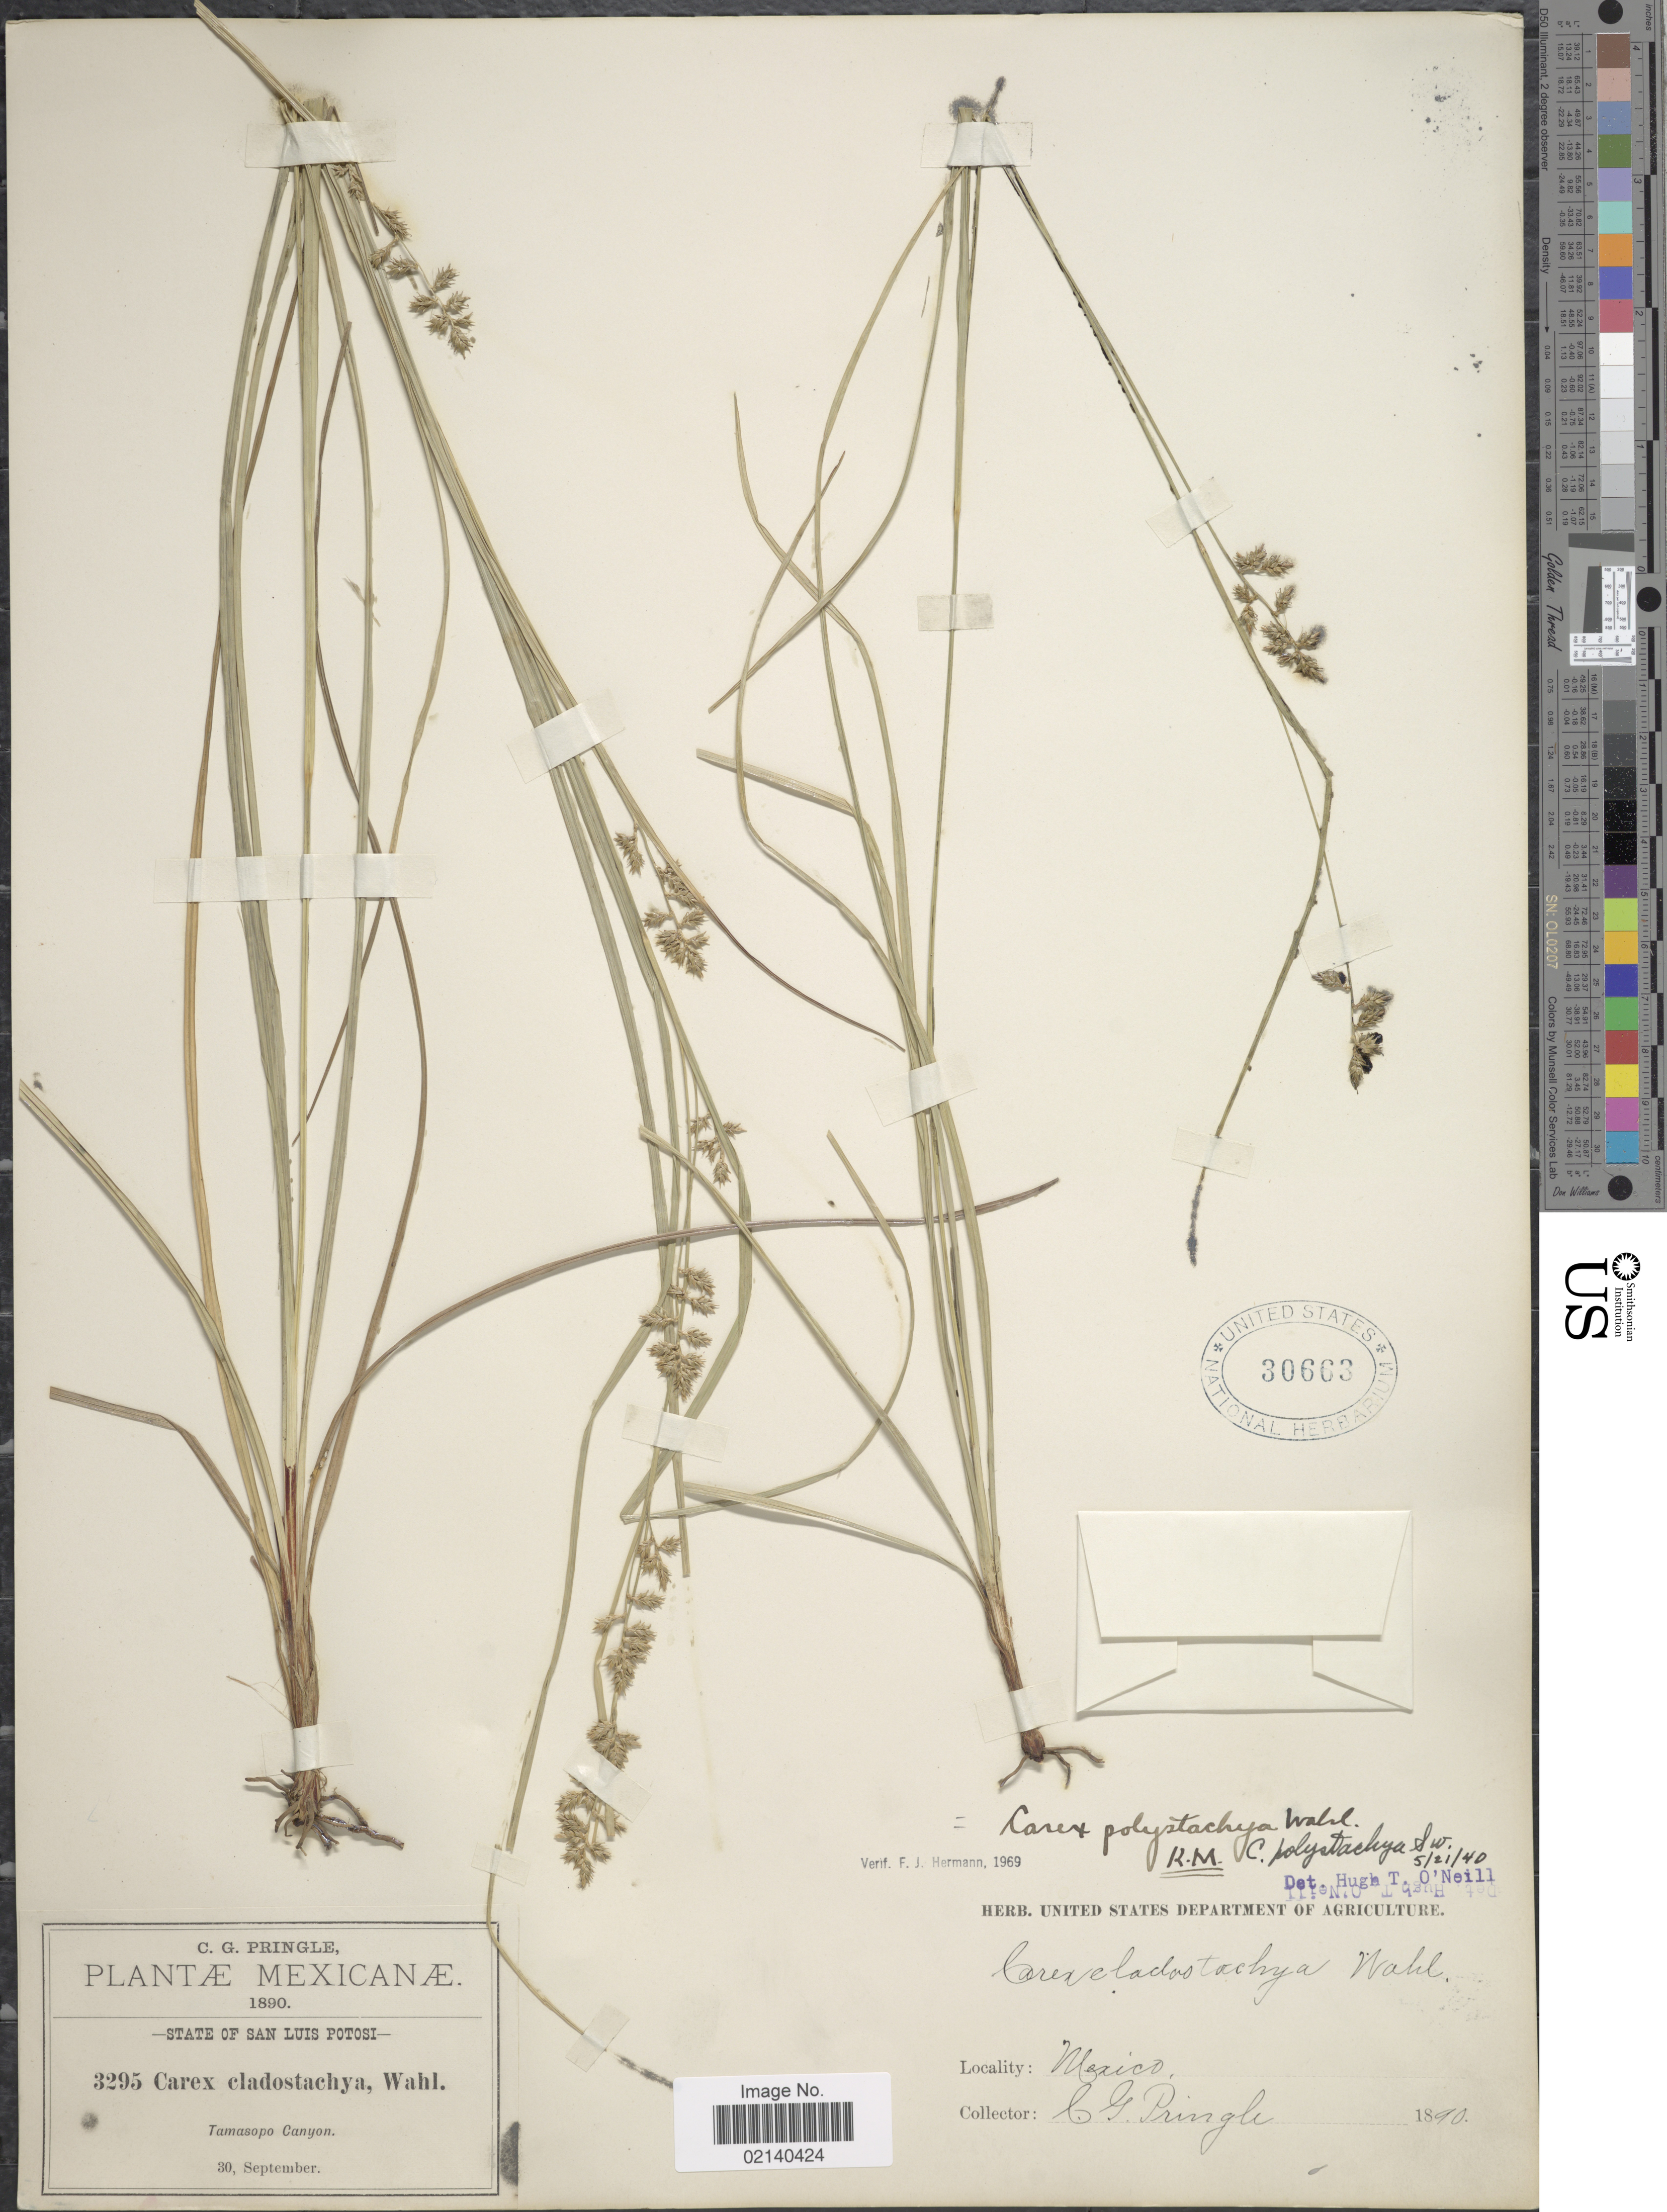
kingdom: Plantae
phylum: Tracheophyta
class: Liliopsida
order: Poales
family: Cyperaceae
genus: Carex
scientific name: Carex polystachya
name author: Sw. ex Wahlenb.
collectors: C. G. Pringle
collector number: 3295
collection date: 1890-09-30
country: Mexico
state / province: San Luis Potosí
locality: Tamasopo Canyon.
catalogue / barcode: US 30663